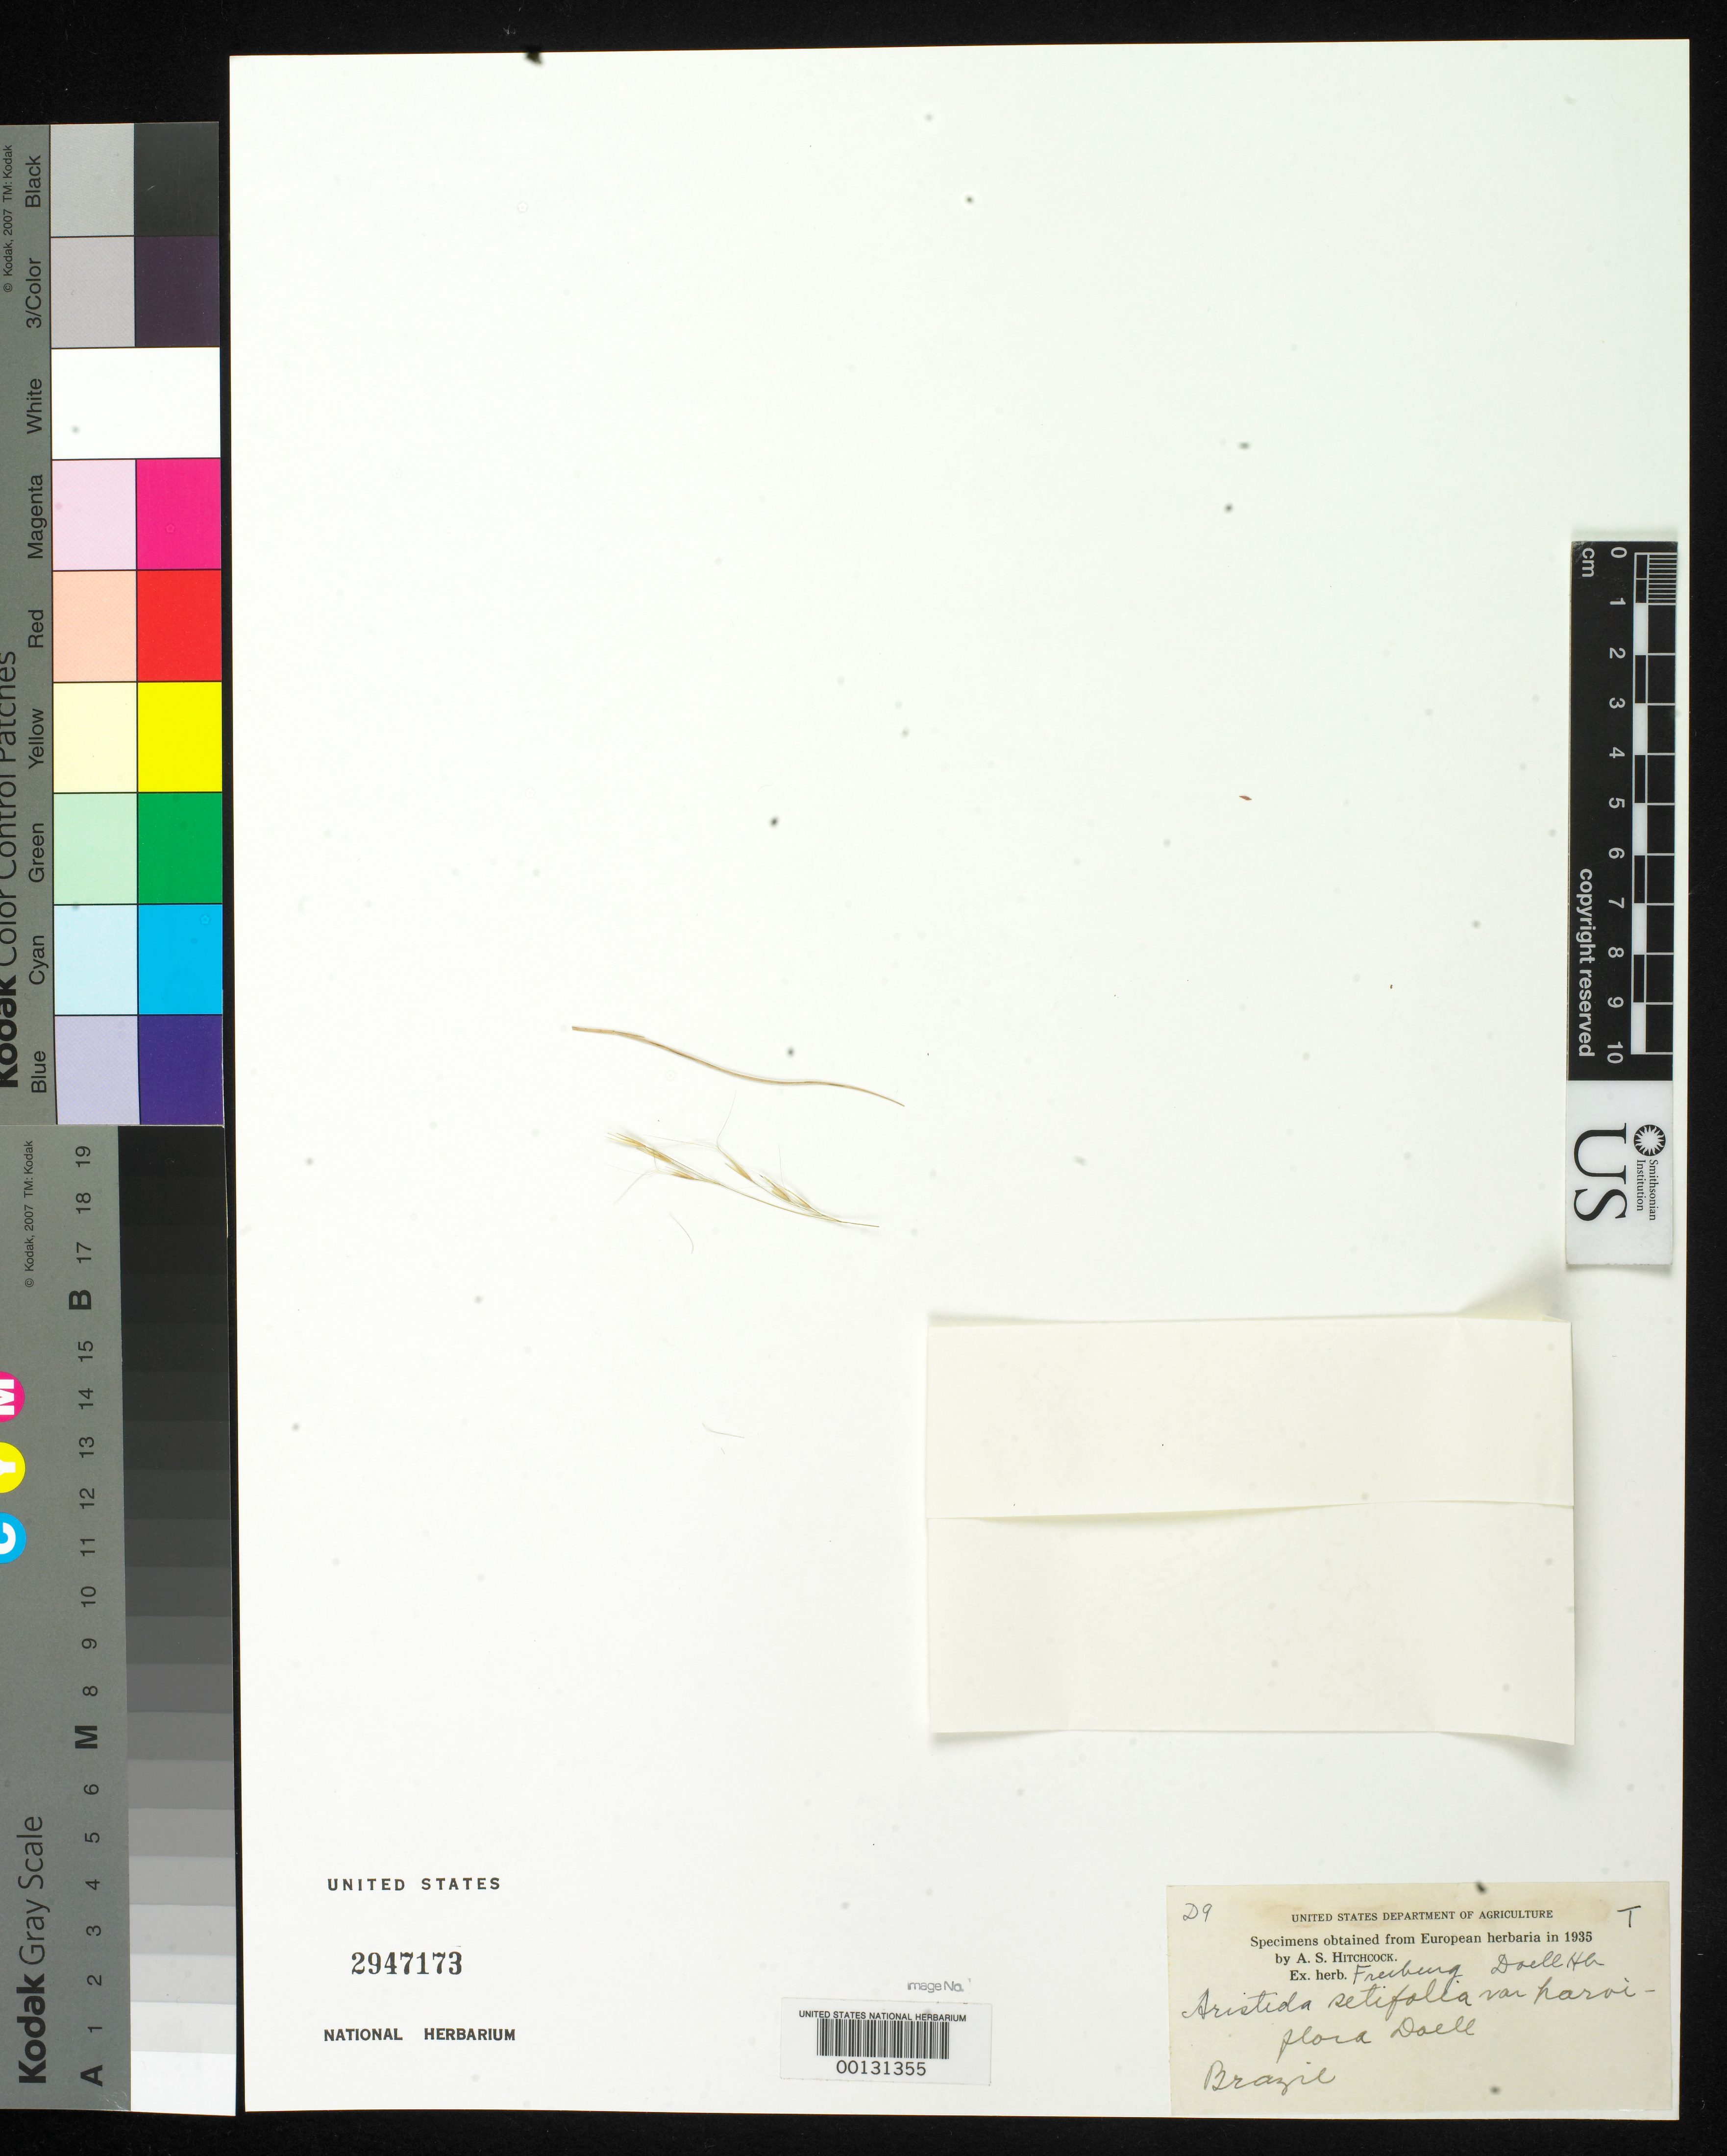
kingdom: Plantae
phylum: Tracheophyta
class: Liliopsida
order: Poales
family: Poaceae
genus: Aristida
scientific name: Aristida setifolia var. parviflora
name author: Döll in Mart.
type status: Type Fragment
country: Brazil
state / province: Minas Gerais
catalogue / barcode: US 2947173